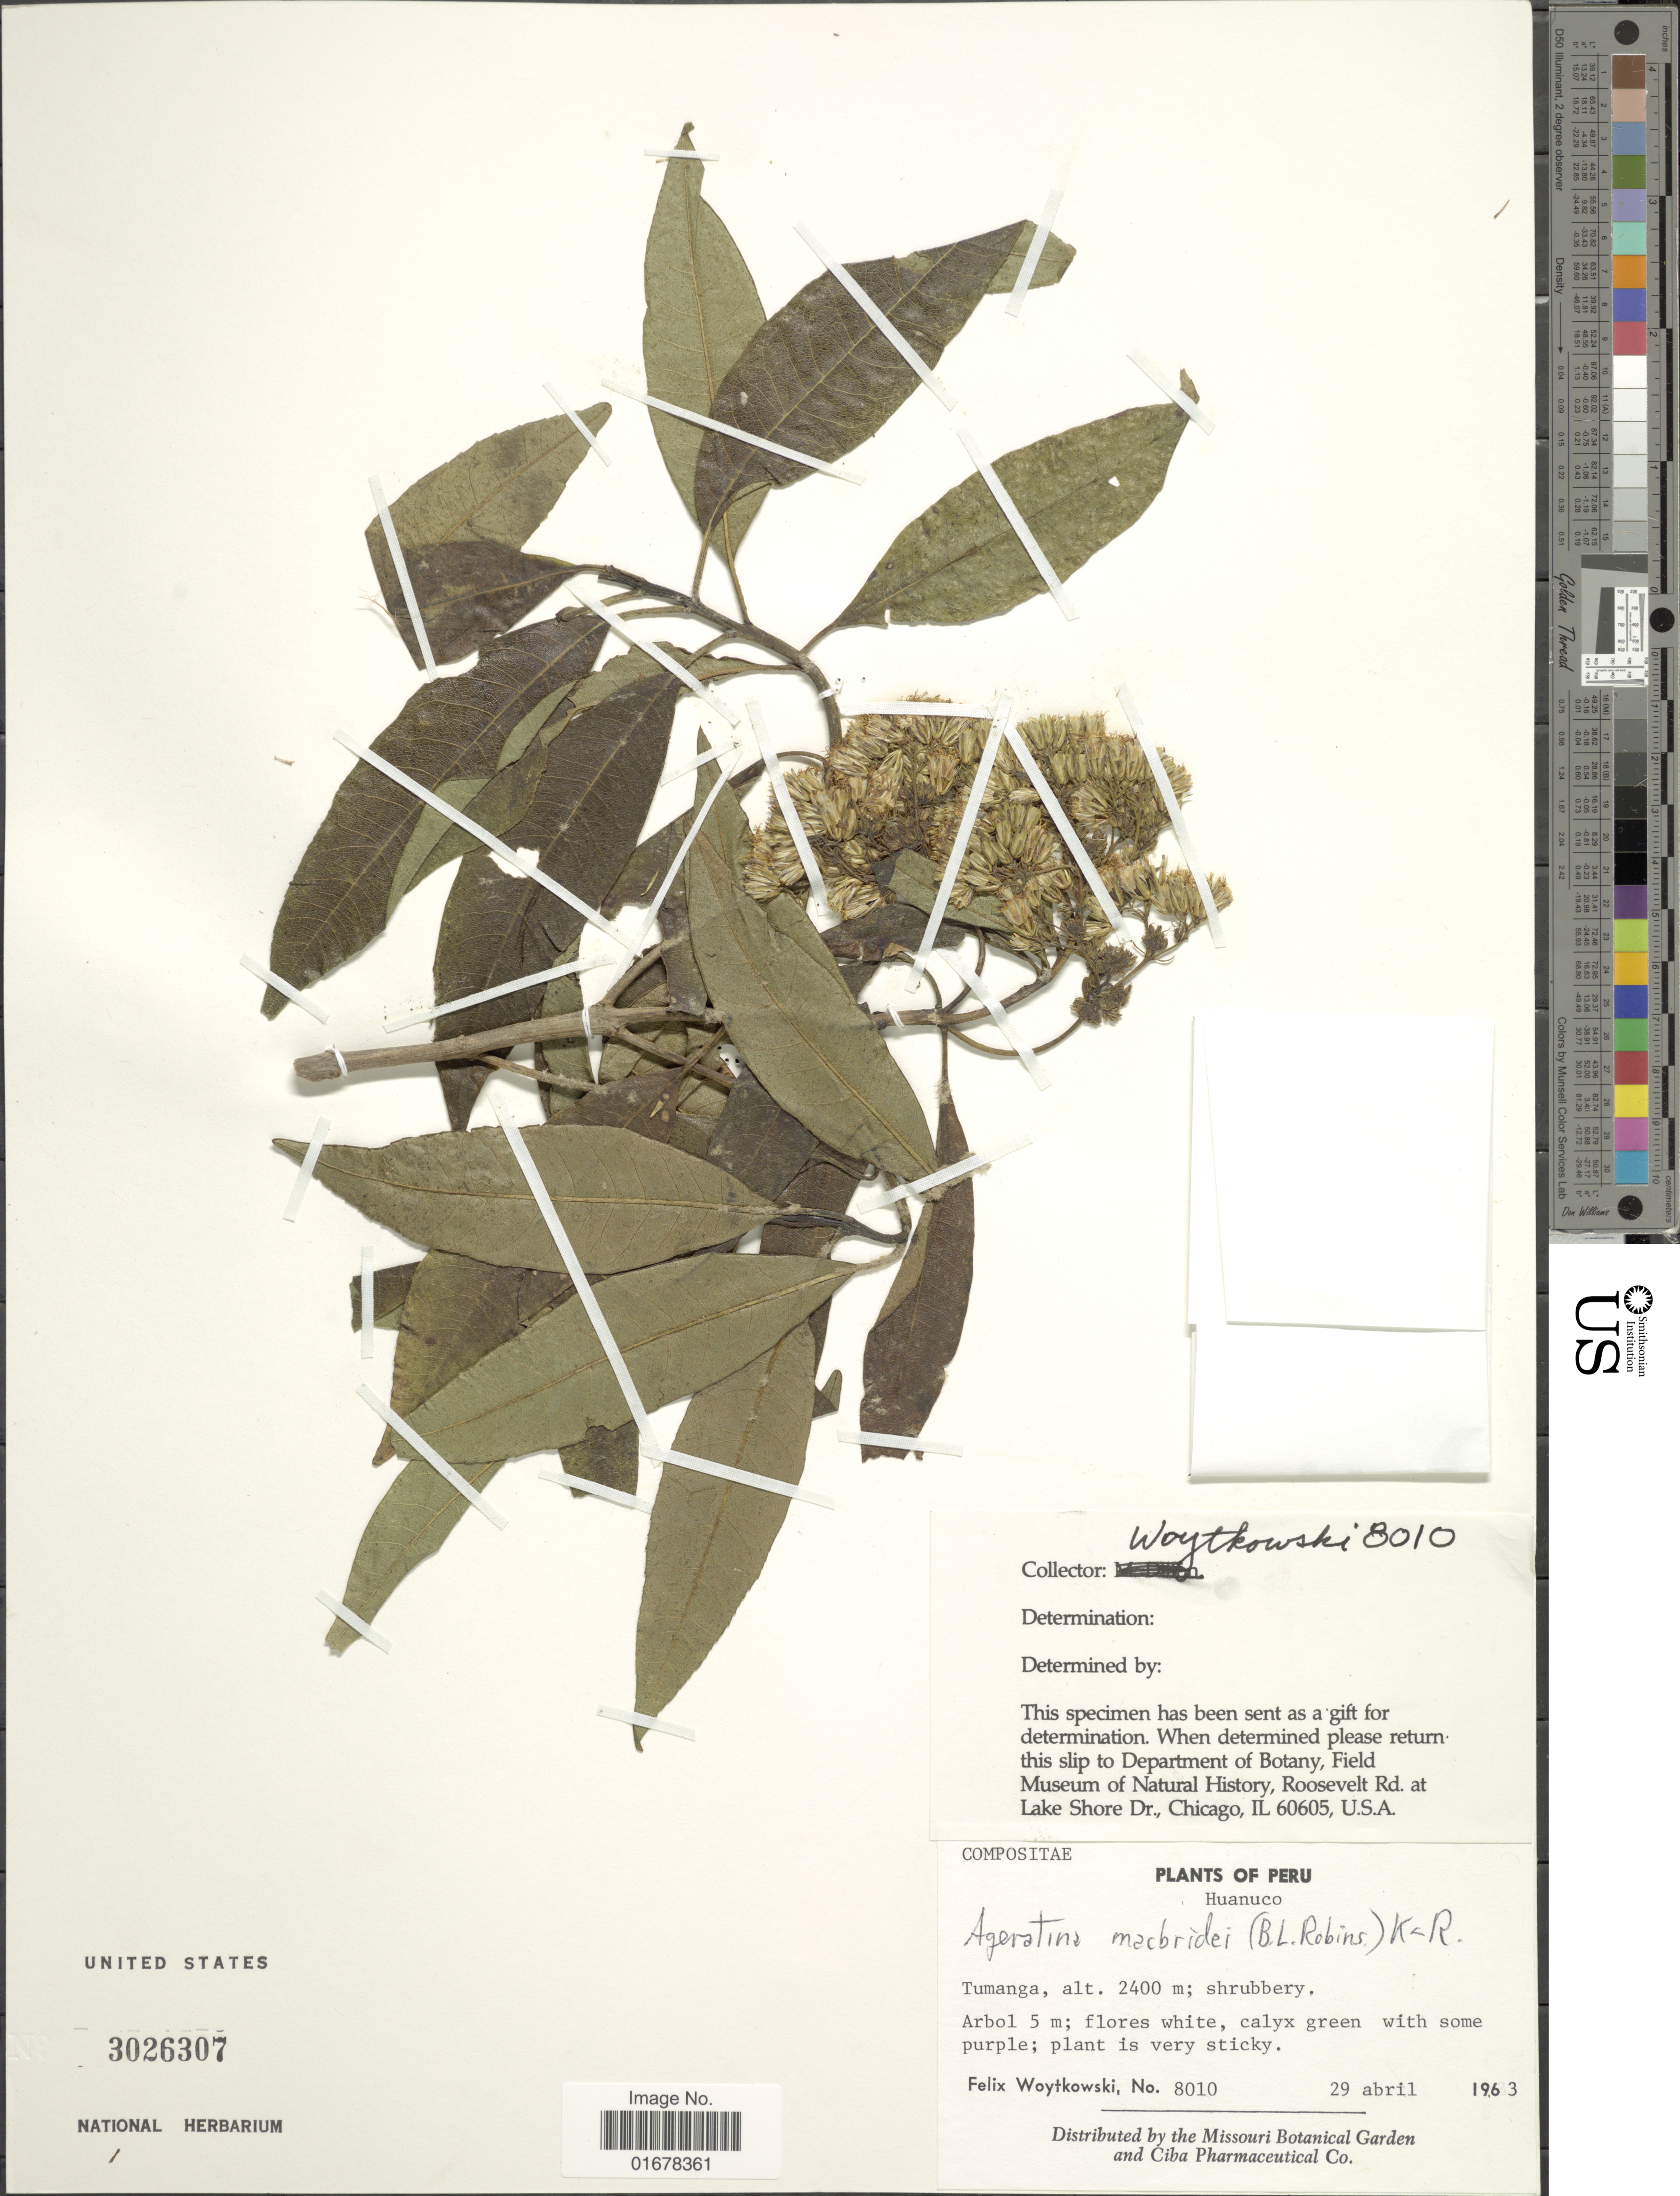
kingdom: Plantae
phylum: Tracheophyta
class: Magnoliopsida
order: Asterales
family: Asteraceae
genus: Ageratina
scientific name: Ageratina macbridei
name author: (B.L. Rob.) R.M. King & H. Rob.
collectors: F. Woytkowski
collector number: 8010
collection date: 1963-04-29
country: Peru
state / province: Huánuco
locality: Huanuco, Tumanga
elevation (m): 2400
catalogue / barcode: US 3026307